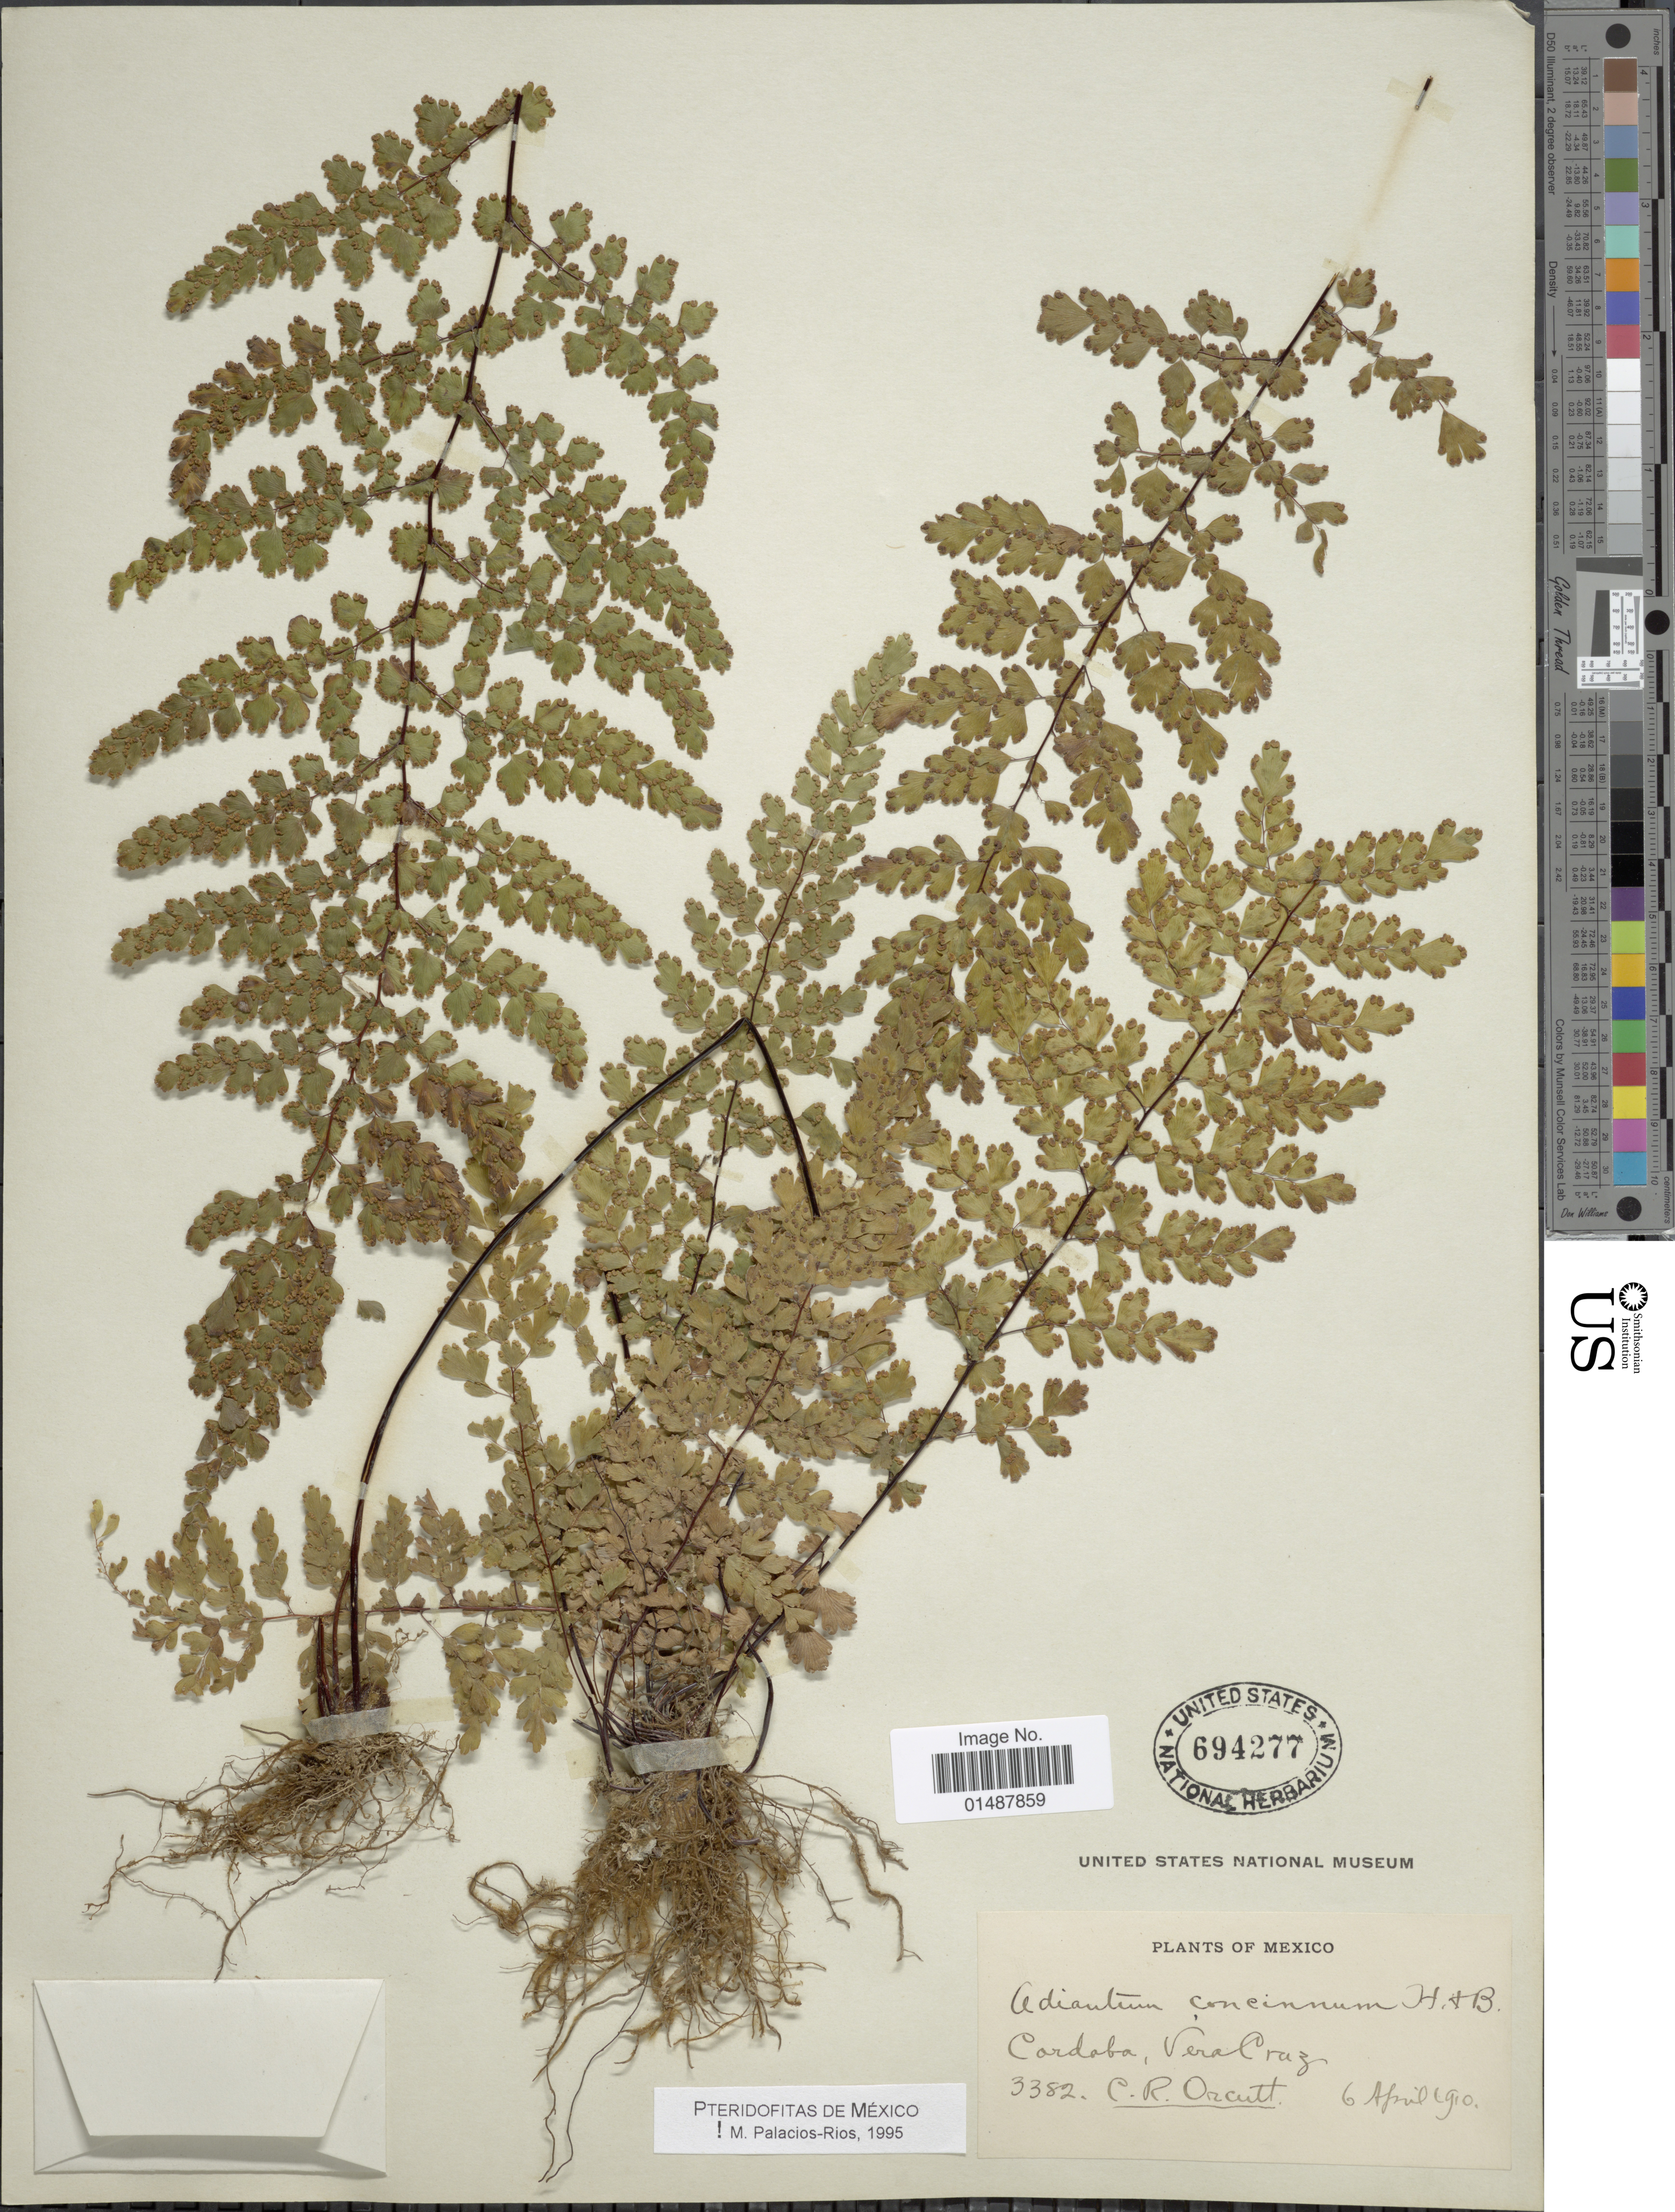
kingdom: Plantae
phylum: Tracheophyta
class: Polypodiopsida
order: Polypodiales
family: Pteridaceae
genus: Adiantum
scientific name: Adiantum concinnum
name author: Humb. & Bonpl. ex Willd.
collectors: C. R. Orcutt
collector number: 3352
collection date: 1910-04-06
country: Mexico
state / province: Veracruz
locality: Cordoba, Vera Cruz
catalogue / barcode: US 694277